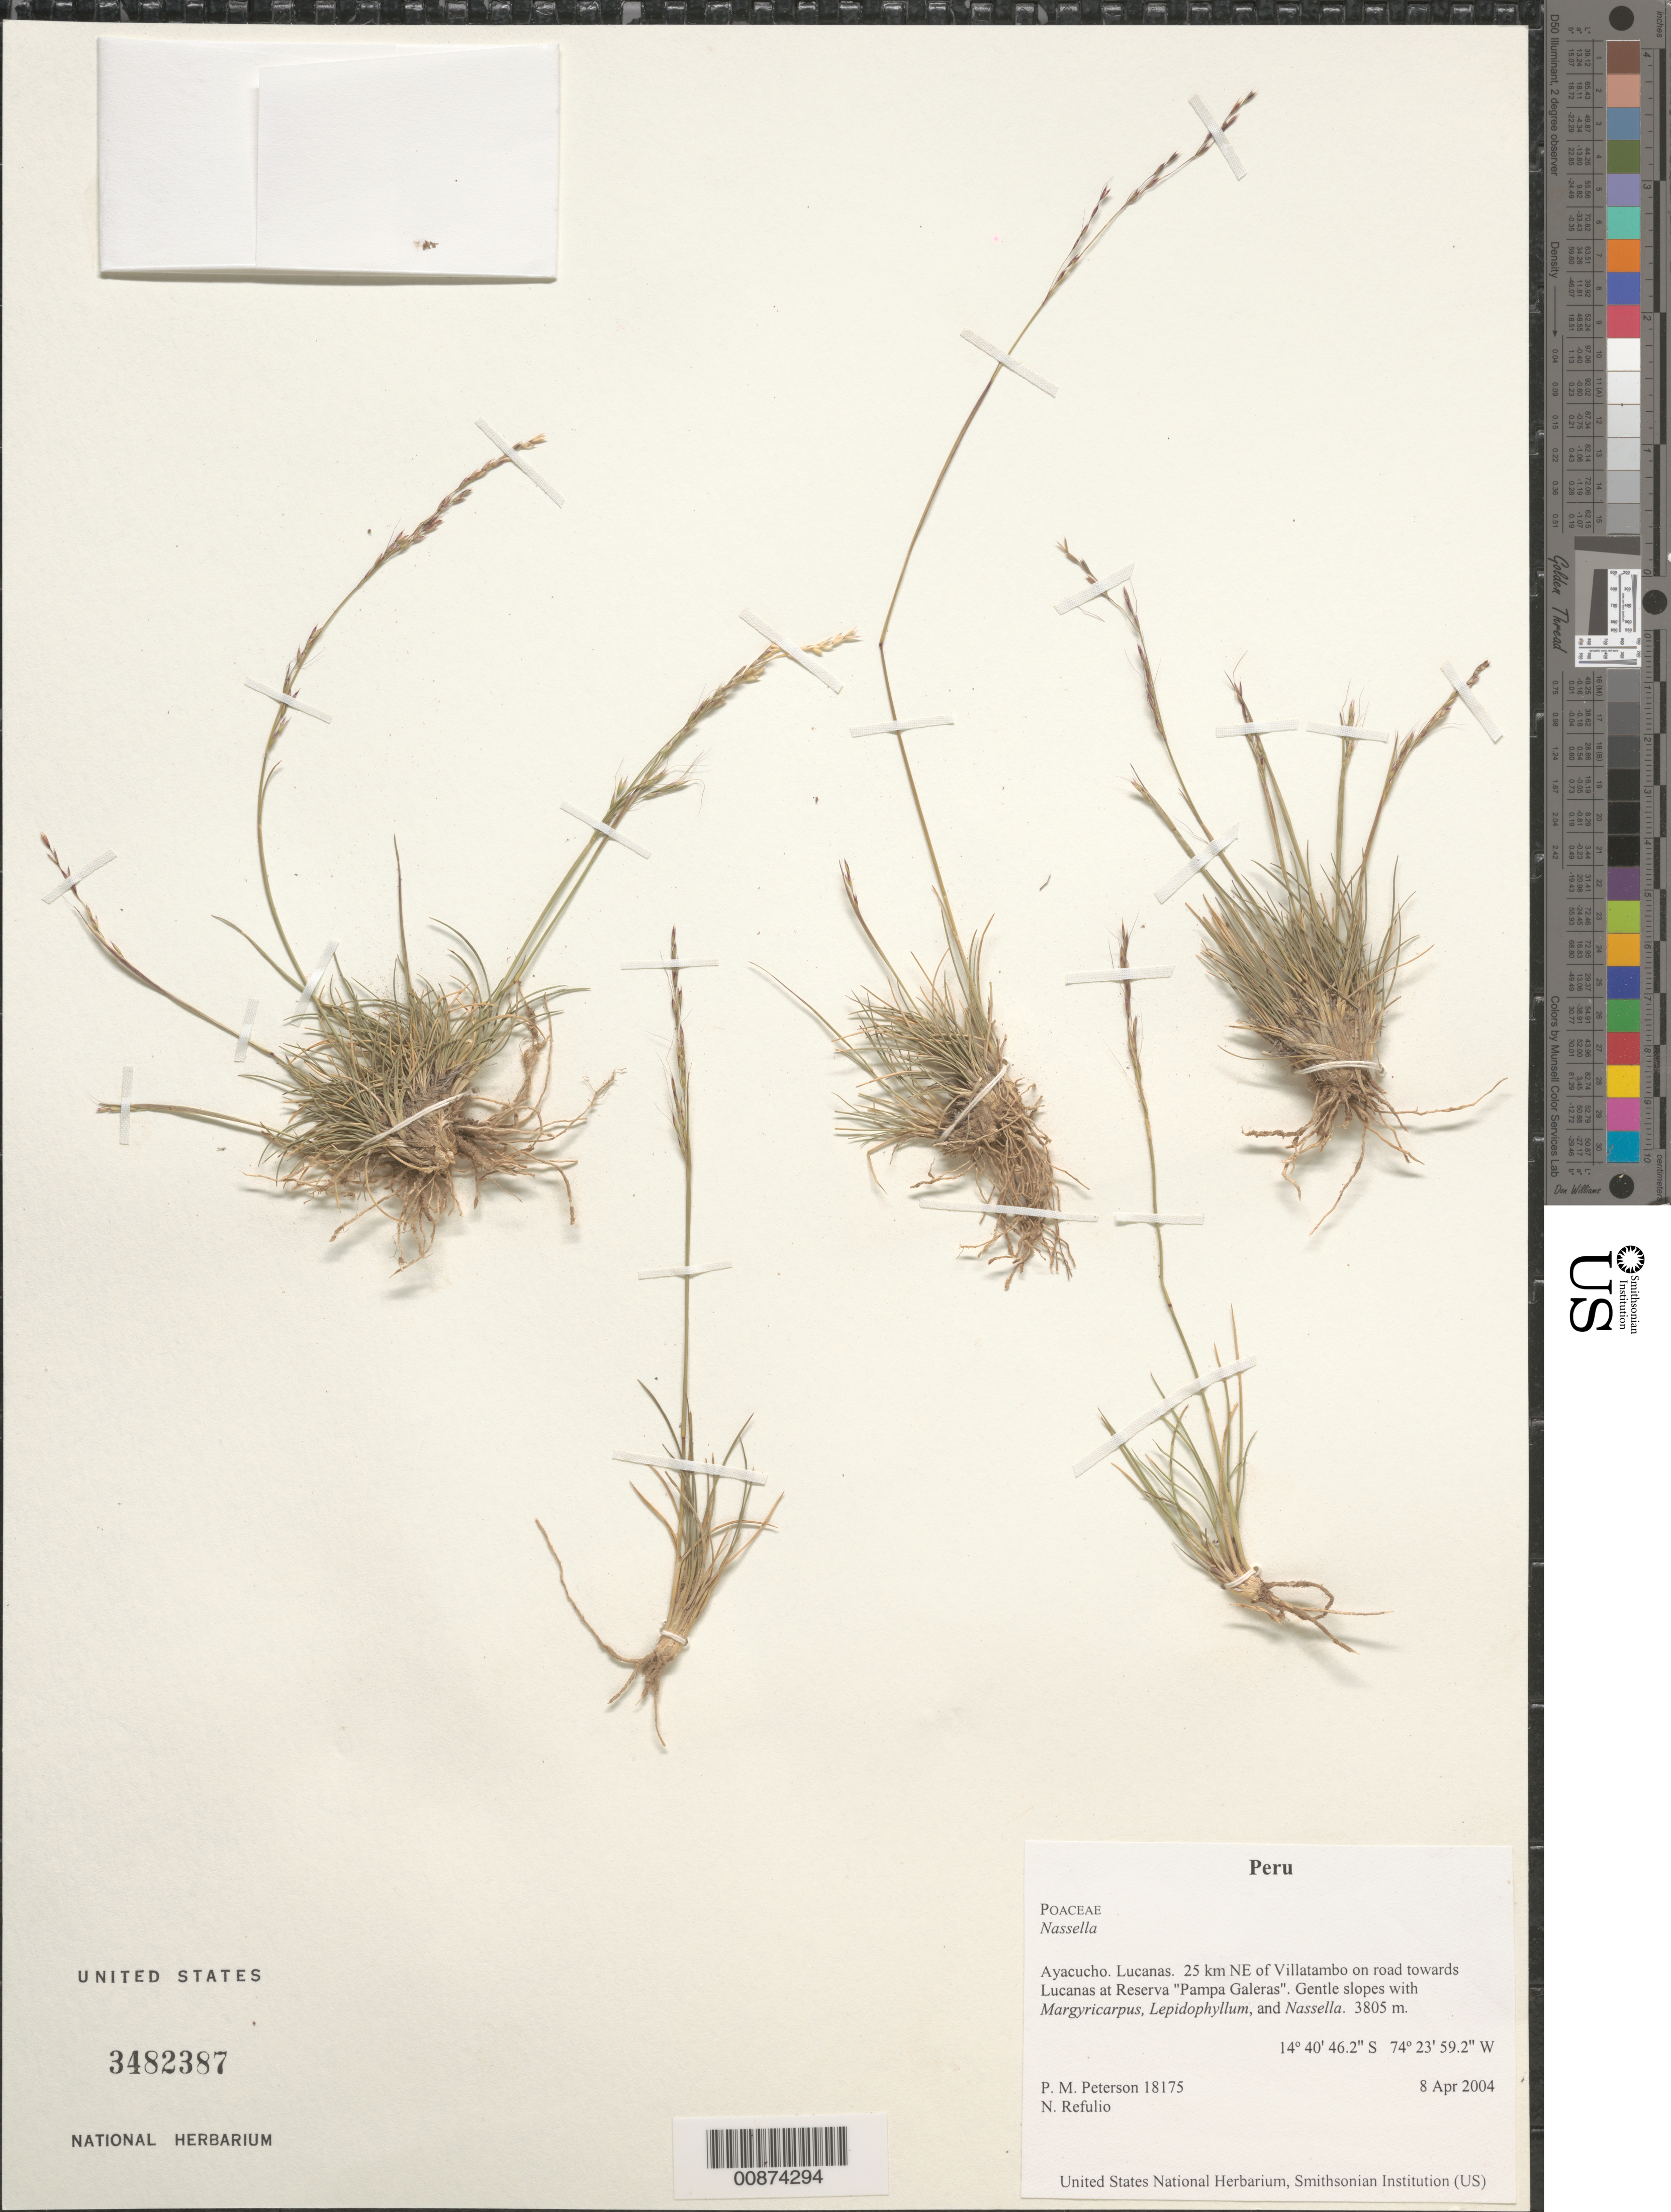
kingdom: Plantae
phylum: Tracheophyta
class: Liliopsida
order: Poales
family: Poaceae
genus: Nassella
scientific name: Nassella sp.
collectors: P. M. Peterson & N. Refulio-Rodríguez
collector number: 18175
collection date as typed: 08 Apr 2004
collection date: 2004-04-08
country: Peru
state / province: Ayacucho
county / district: Lucanas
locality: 25 km NE of Villatambo on road towards Lucanas at Reserva "Pampa Galeras". Gentle slopes with Margyricarpus, Lepidophyllum, and Nassella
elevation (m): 3805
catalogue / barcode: US 3482387